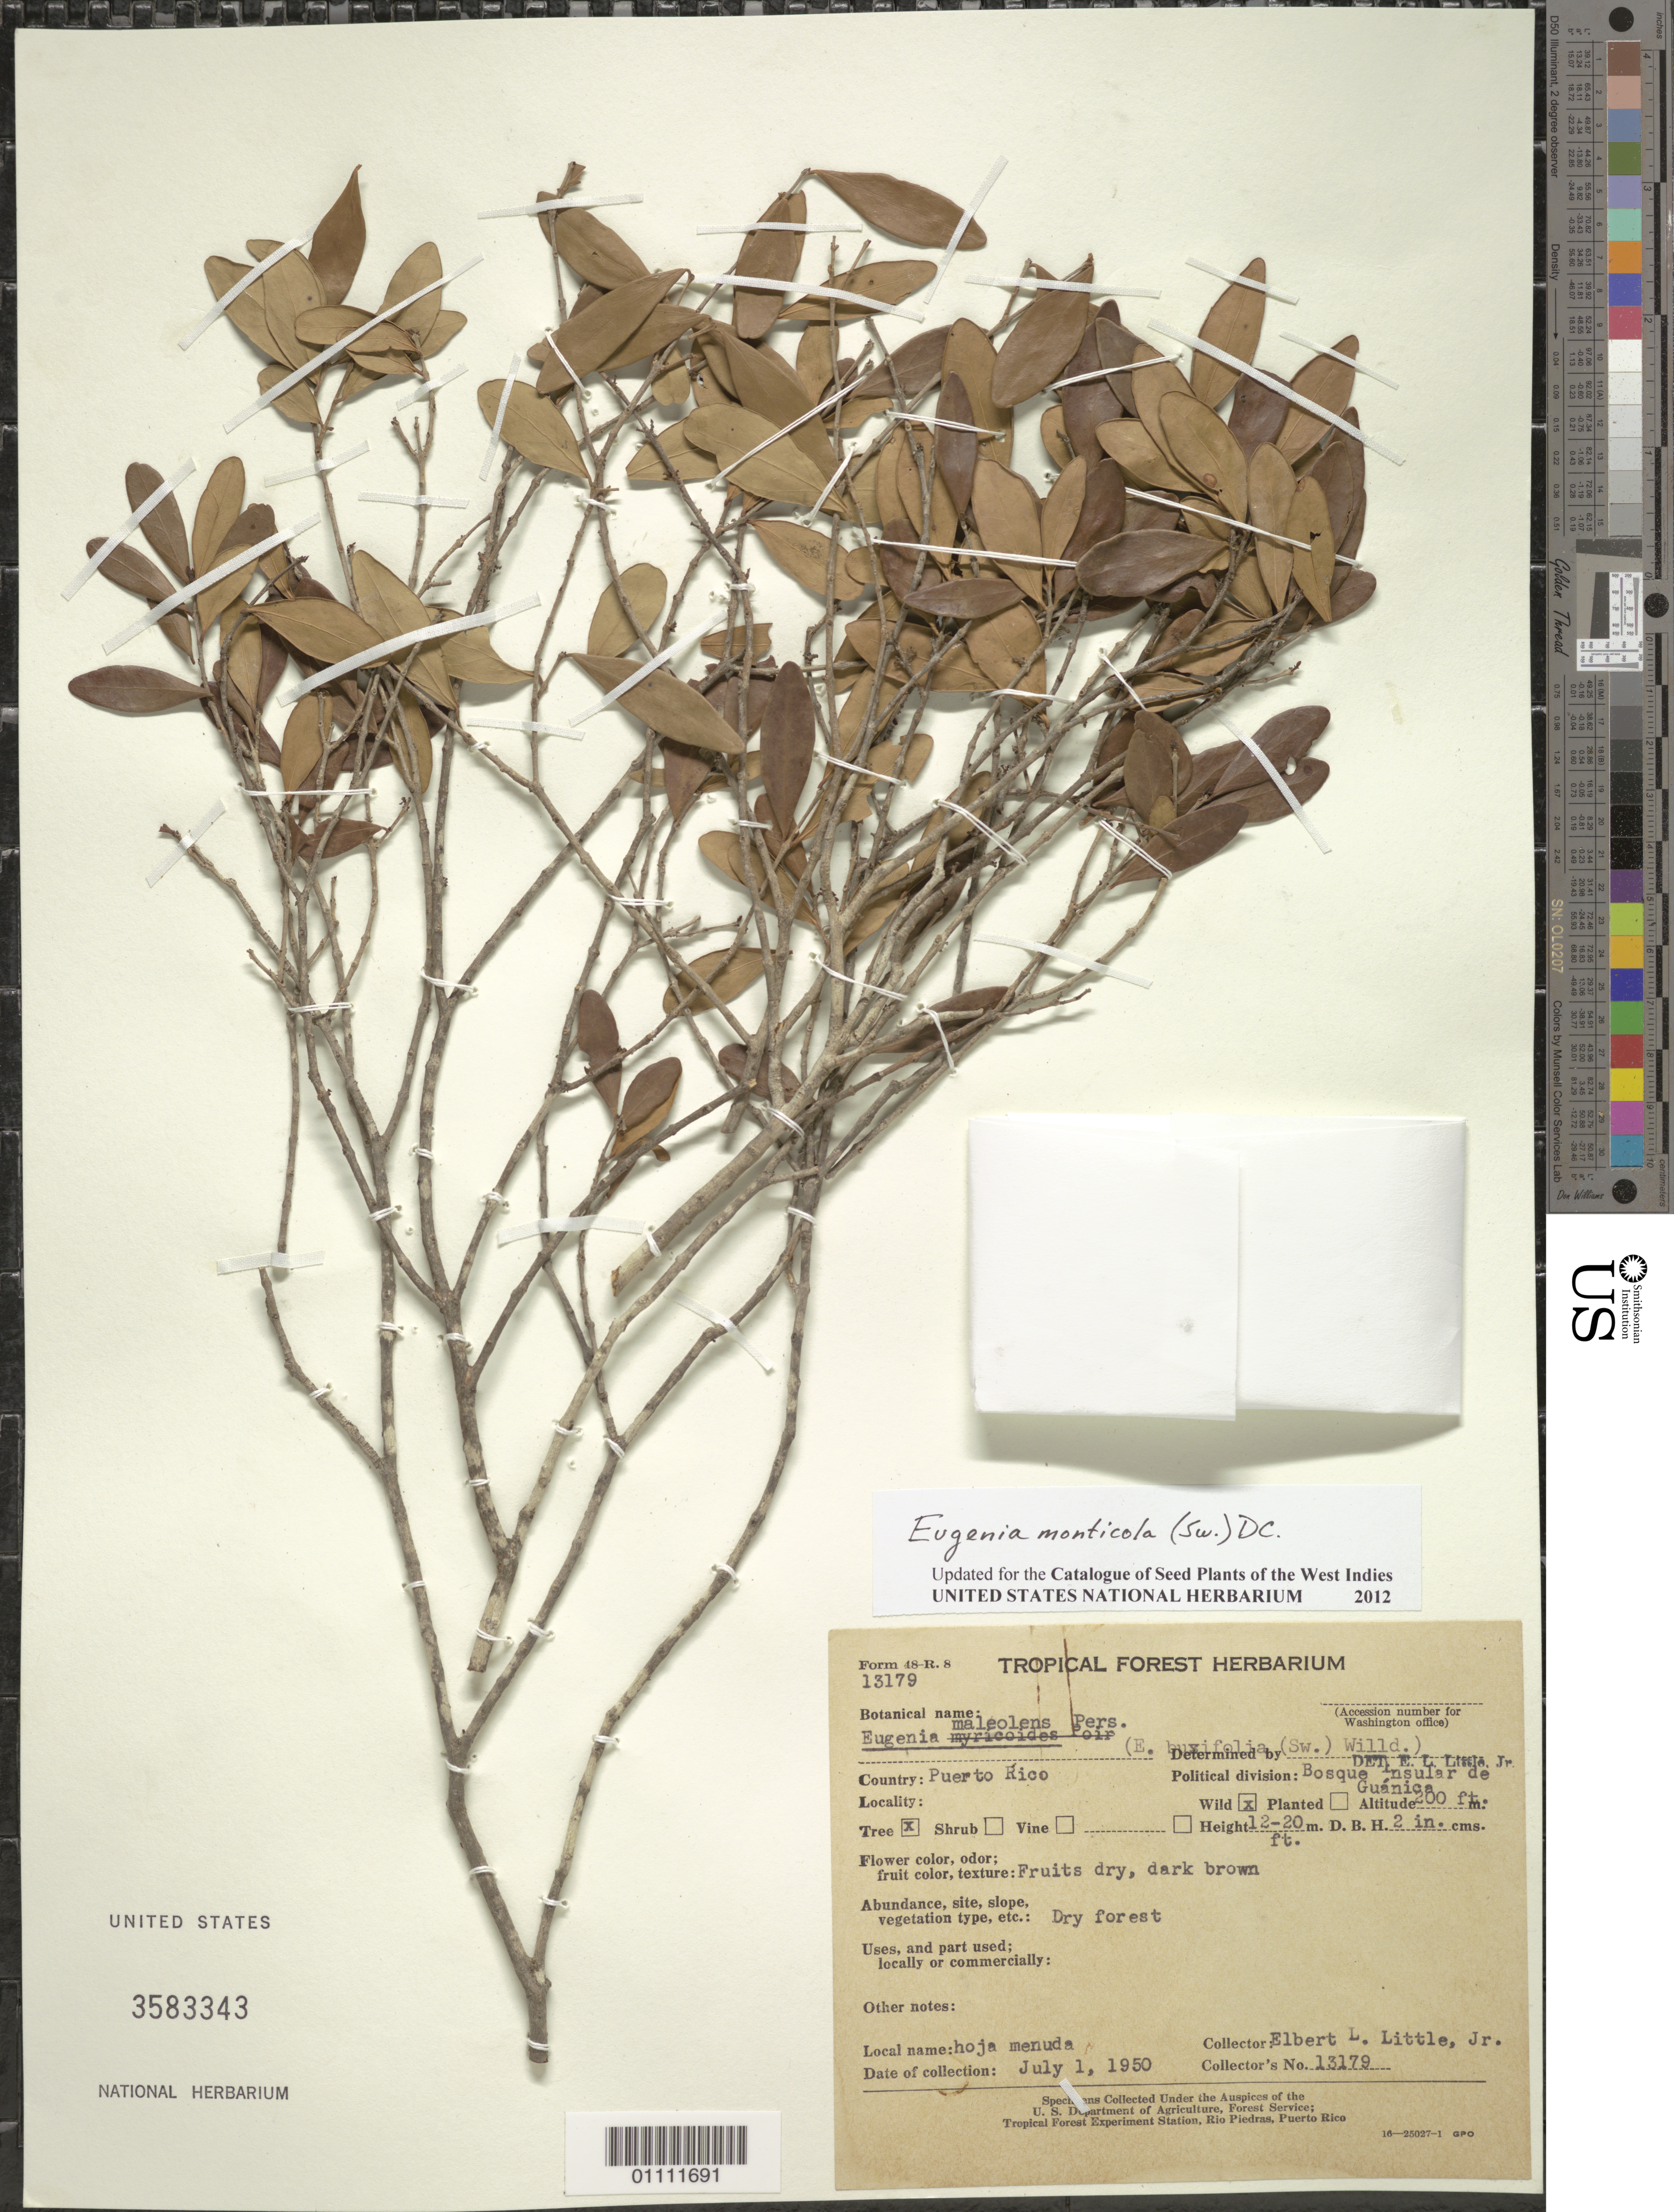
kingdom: Plantae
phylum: Tracheophyta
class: Magnoliopsida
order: Myrtales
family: Myrtaceae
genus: Eugenia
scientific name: Eugenia monticola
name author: (Sw.) DC.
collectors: E. L. Little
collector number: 13179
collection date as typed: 01 Jul 1950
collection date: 1950-07-01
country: Puerto Rico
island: Puerto Rico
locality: Bosque Insular de Guánica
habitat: Dry forest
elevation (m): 61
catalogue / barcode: US 3583343